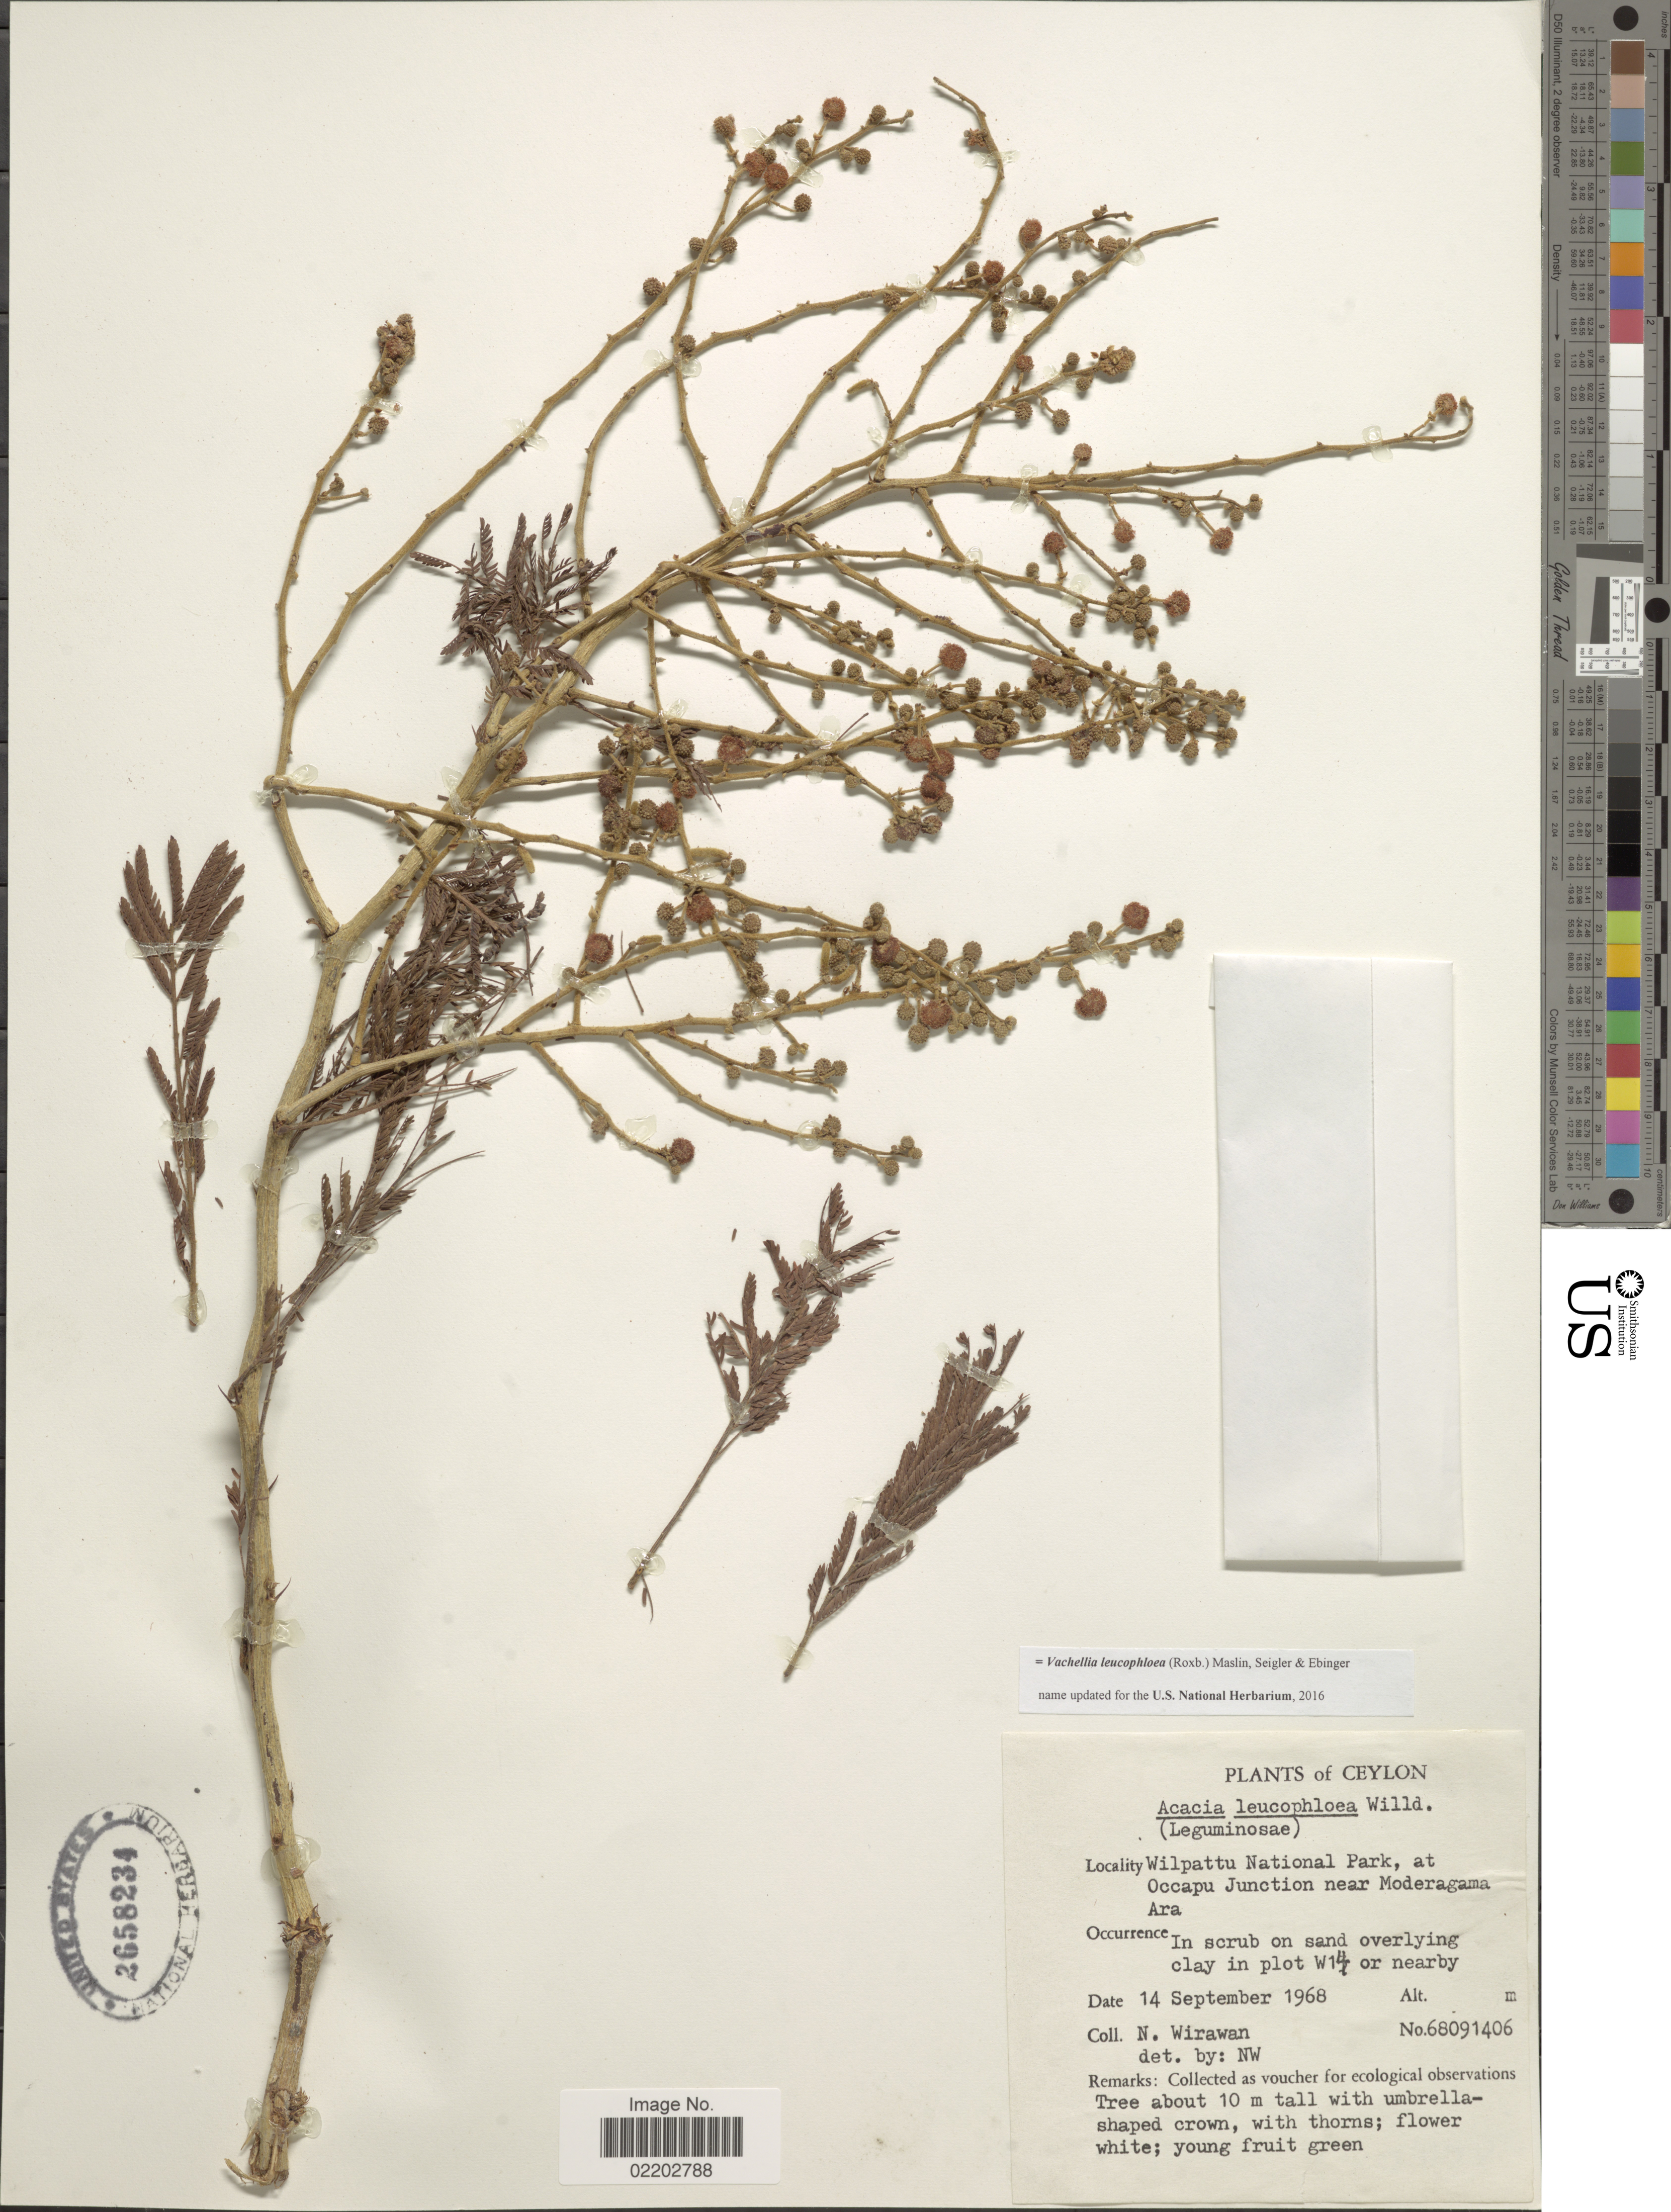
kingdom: Plantae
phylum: Tracheophyta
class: Magnoliopsida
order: Fabales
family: Fabaceae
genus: Vachellia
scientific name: Vachellia leucophloea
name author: (Roxb.) Maslin et al.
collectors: N. Wirawan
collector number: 68091406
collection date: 1968-09-14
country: Sri Lanka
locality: Wilpattu National Park, at Occapu Junction near Moderagama Ara, in scrub on sand overlying clay in plot W14 o rnearby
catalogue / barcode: US 2658234